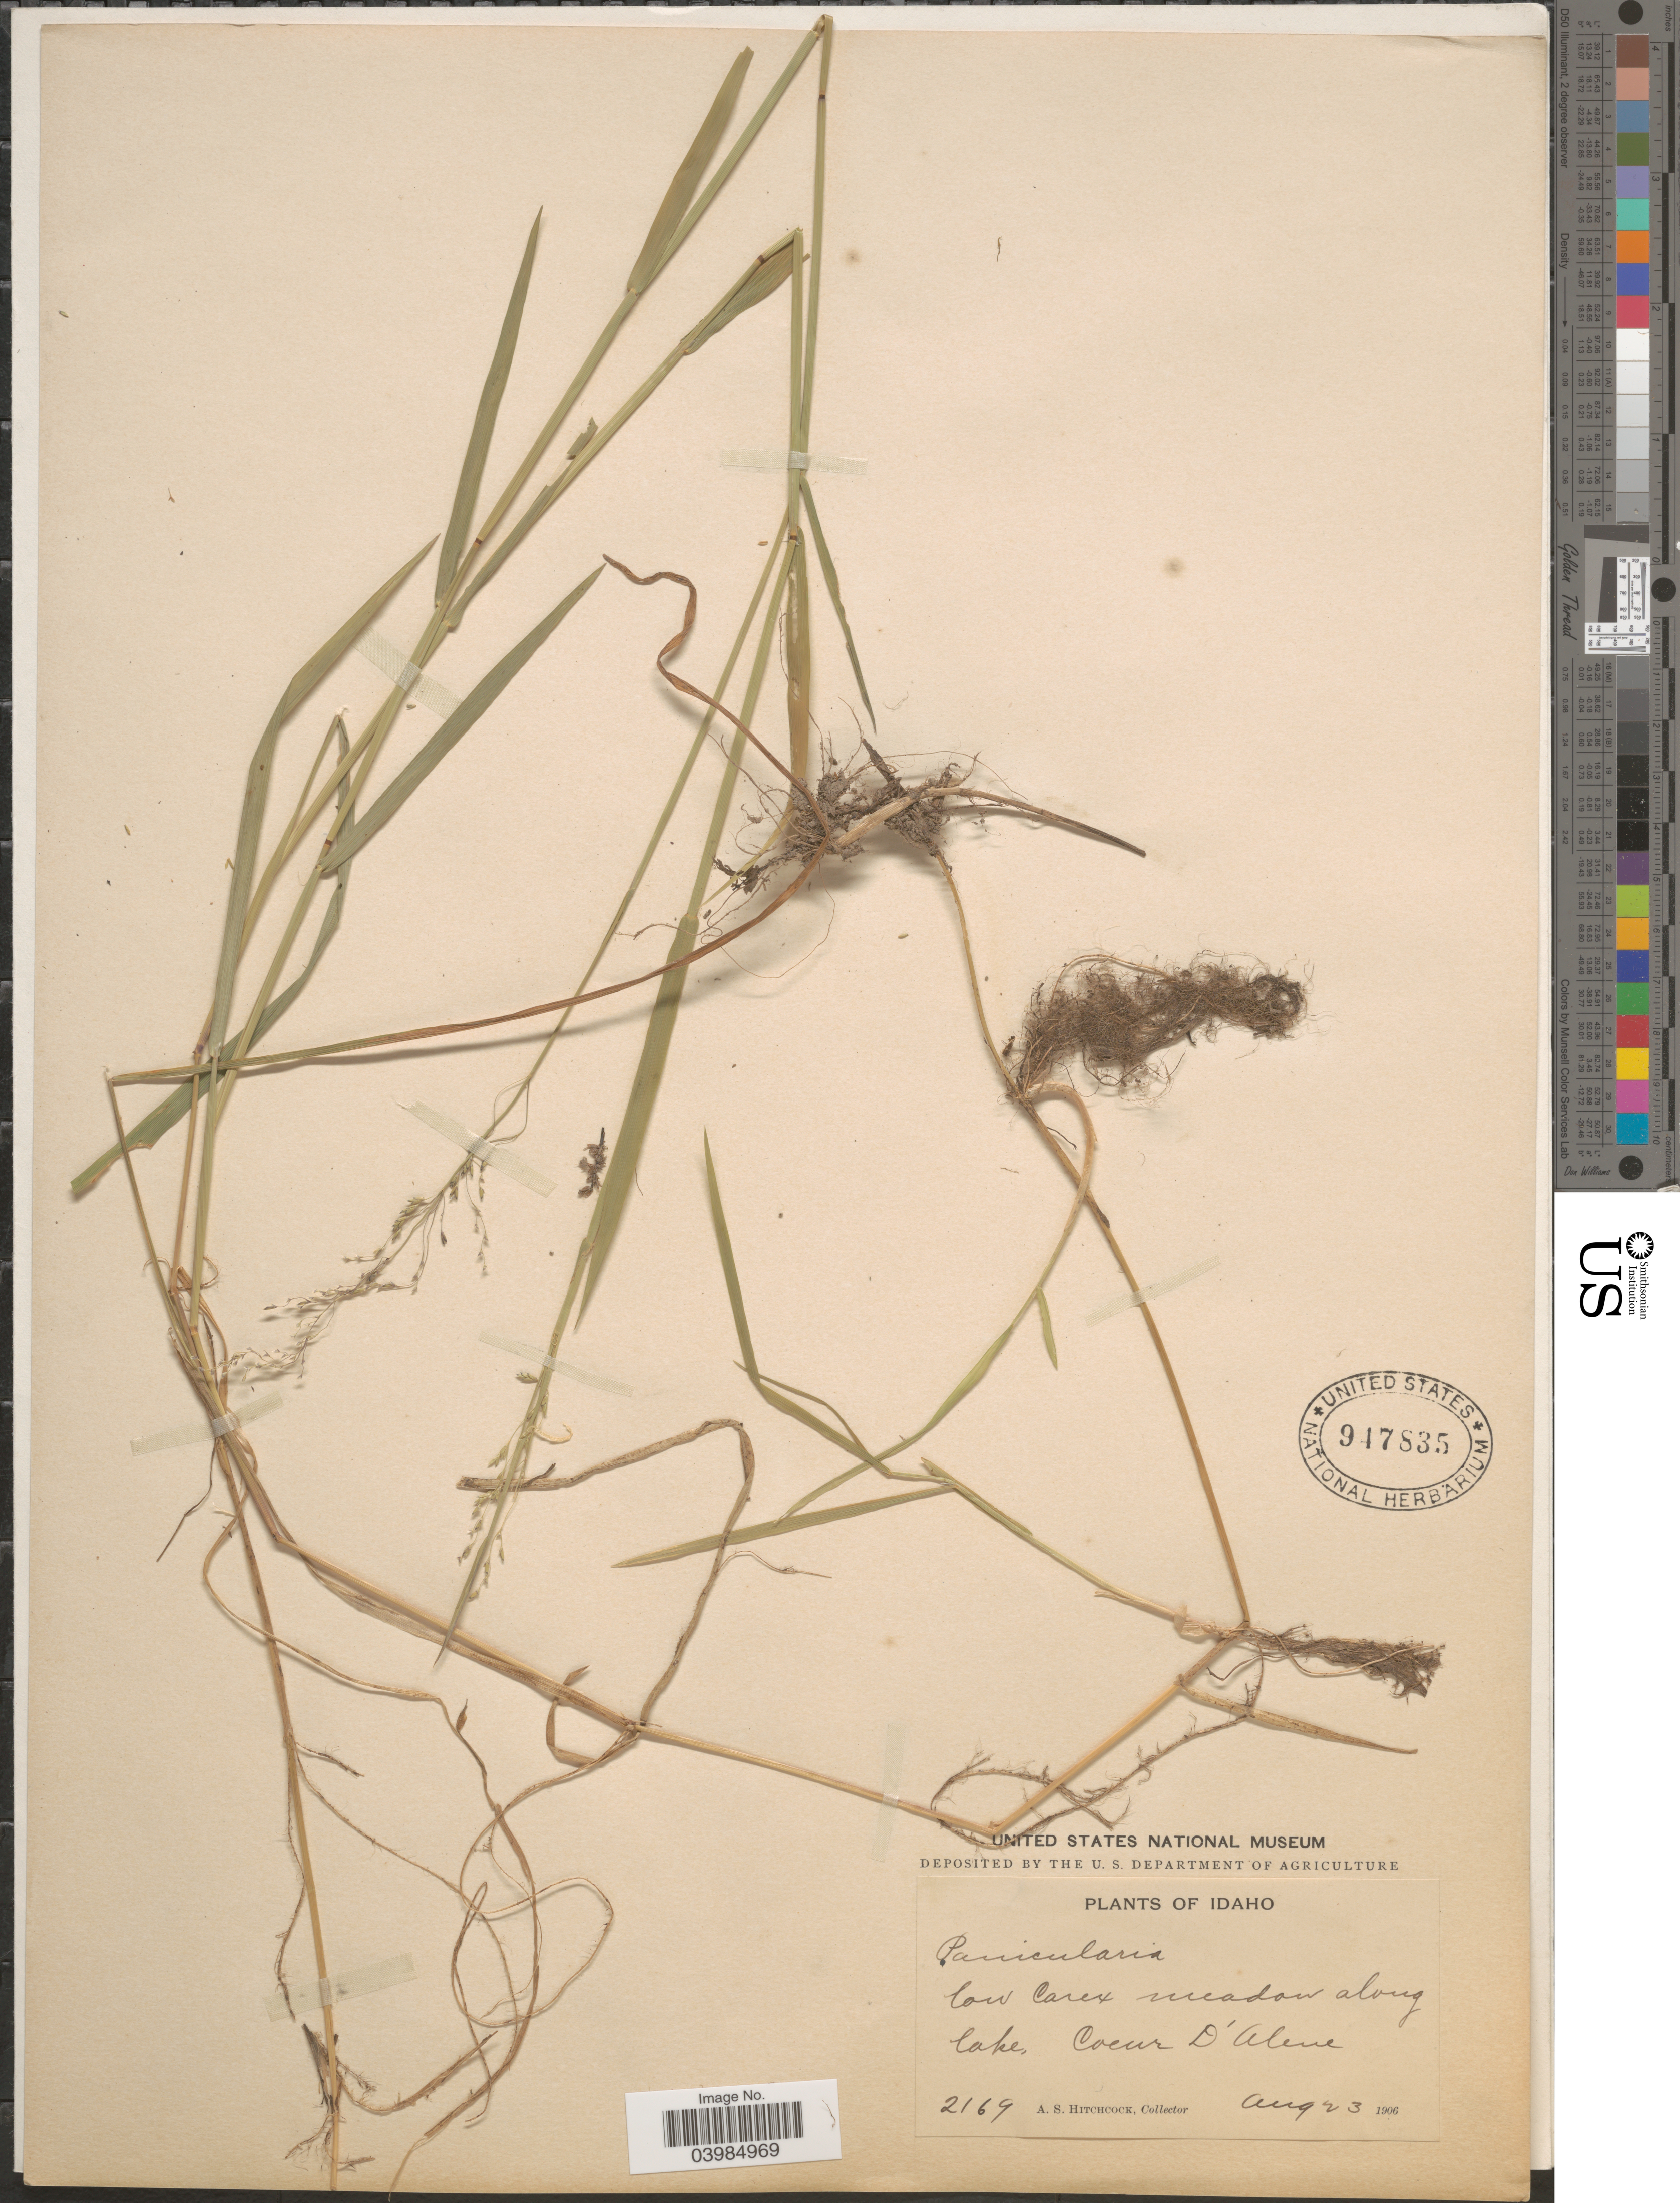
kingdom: Plantae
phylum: Tracheophyta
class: Liliopsida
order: Poales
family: Poaceae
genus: Glyceria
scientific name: Glyceria sp.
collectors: A. S. Hitchcock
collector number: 2169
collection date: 1906-08-23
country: United States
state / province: Idaho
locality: Coeur D'Alene.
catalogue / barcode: US 947835